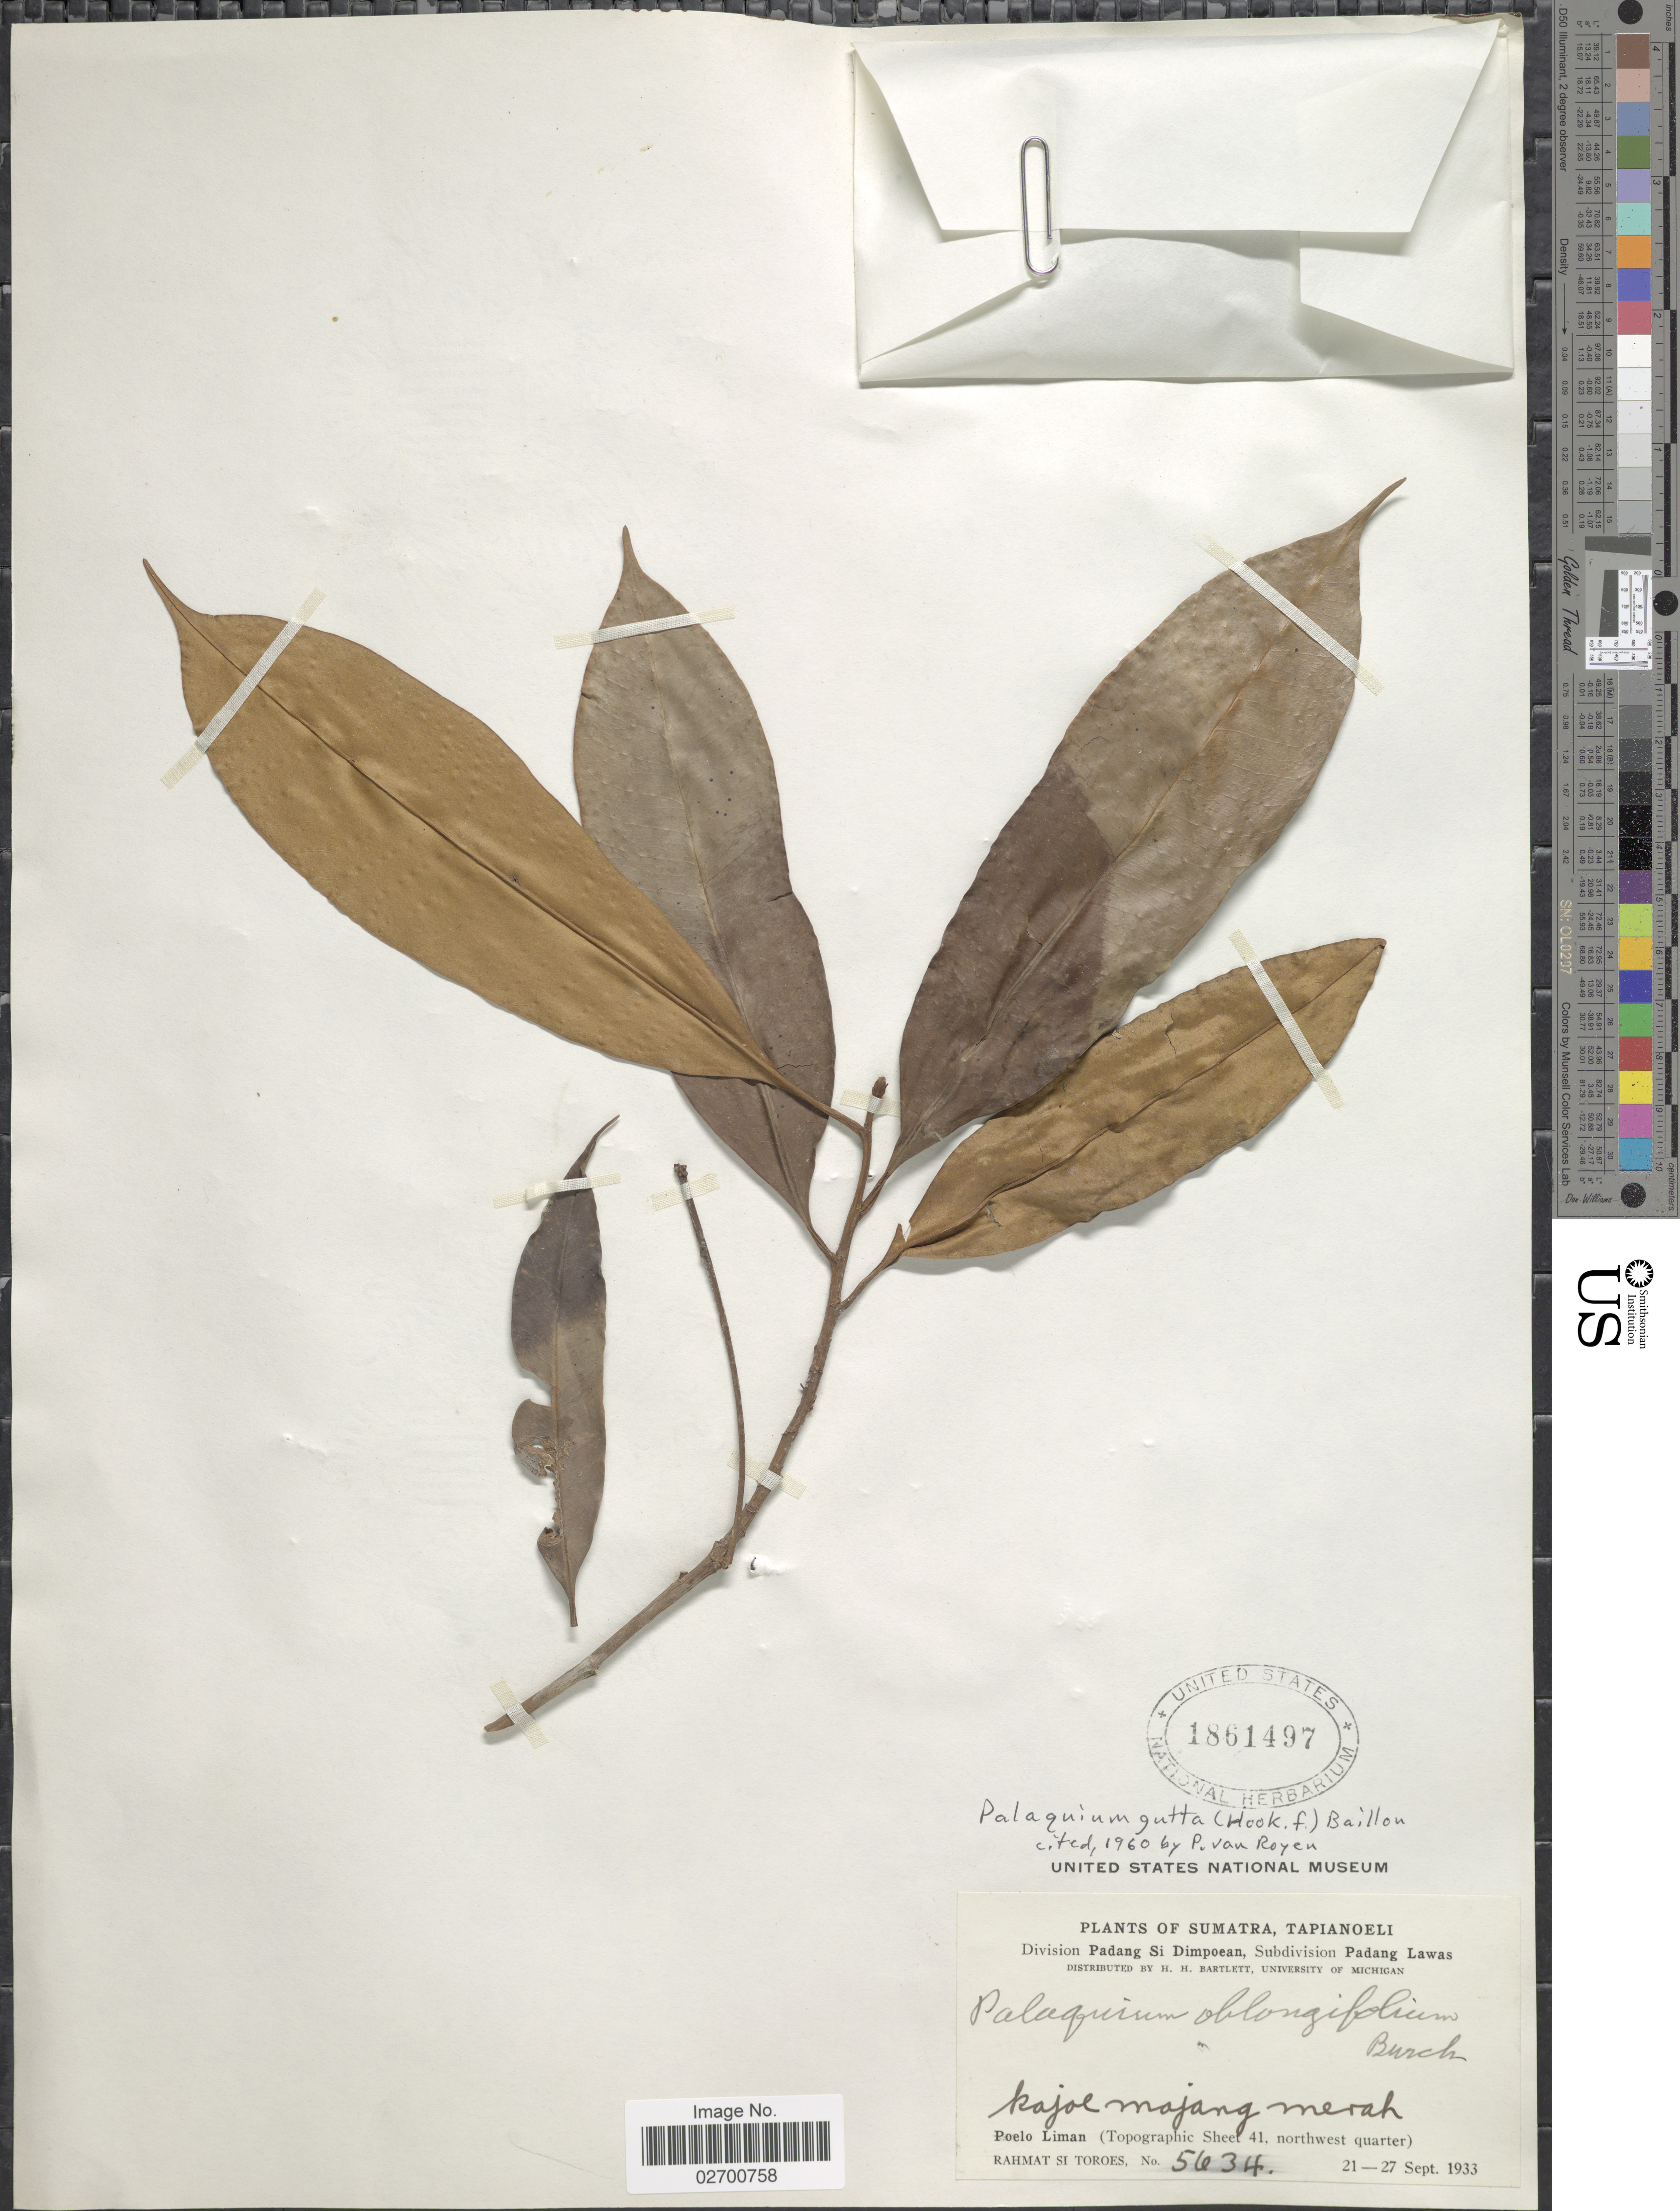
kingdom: Plantae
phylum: Tracheophyta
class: Magnoliopsida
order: Ericales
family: Sapotaceae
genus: Palaquium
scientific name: Palaquium gutta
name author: (Hook.) Baill.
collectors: Rahmat Si Boeea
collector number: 5634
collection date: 1933-09-21/1933-09-27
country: Indonesia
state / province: Sumatra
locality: Sumatra, Tapianoeli. Division Padang Si Dimpoean, Subdivision Padang Lawas. Poelo Liman (Topographic Sheet 41, Northwest Quarter).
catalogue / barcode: US 1861497